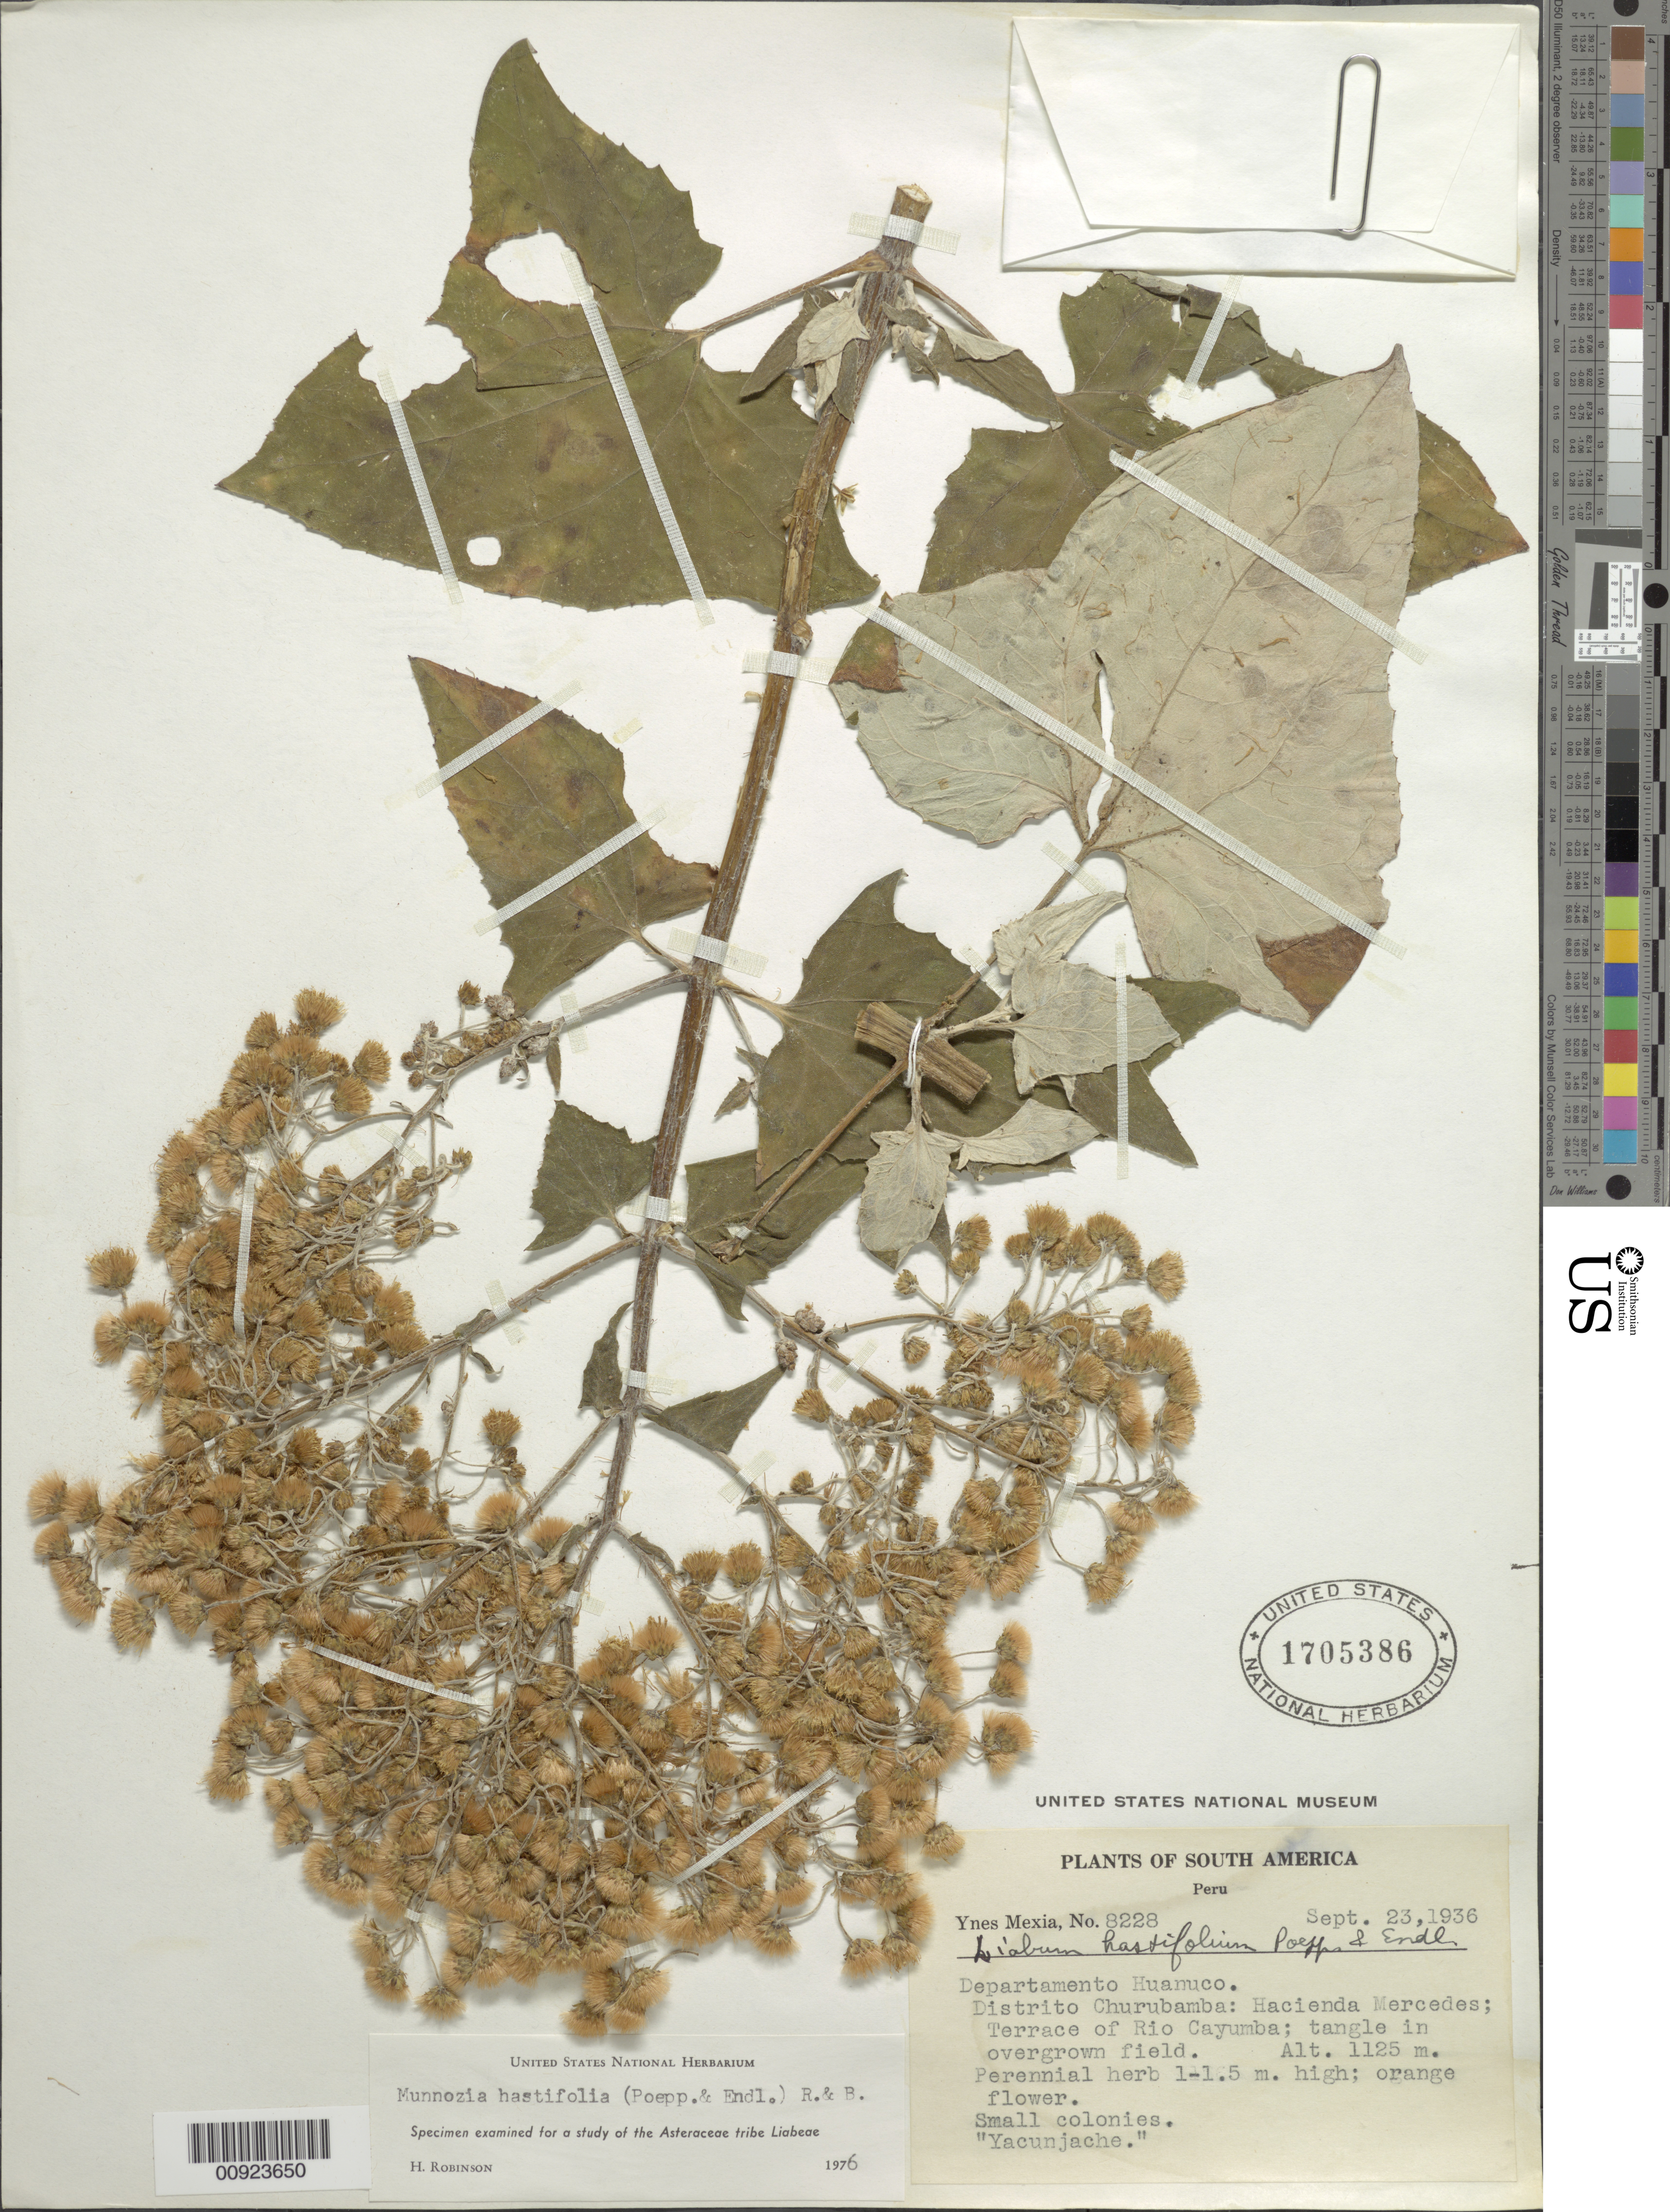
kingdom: Plantae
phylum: Tracheophyta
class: Magnoliopsida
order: Asterales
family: Asteraceae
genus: Munnozia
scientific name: Munnozia hastifolia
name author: (Poepp.) H. Rob. & Brettell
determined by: Robinson, Harold E., (US)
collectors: Y. Mexia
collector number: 8228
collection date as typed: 23 September 1936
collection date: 1936-09-23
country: Peru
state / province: Huánuco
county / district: Huánuco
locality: Churubamba Dist., Hacienda Mercedes; Terrace of Rio Cayumba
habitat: Tangle in overgrown field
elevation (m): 1125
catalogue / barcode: US 1705386